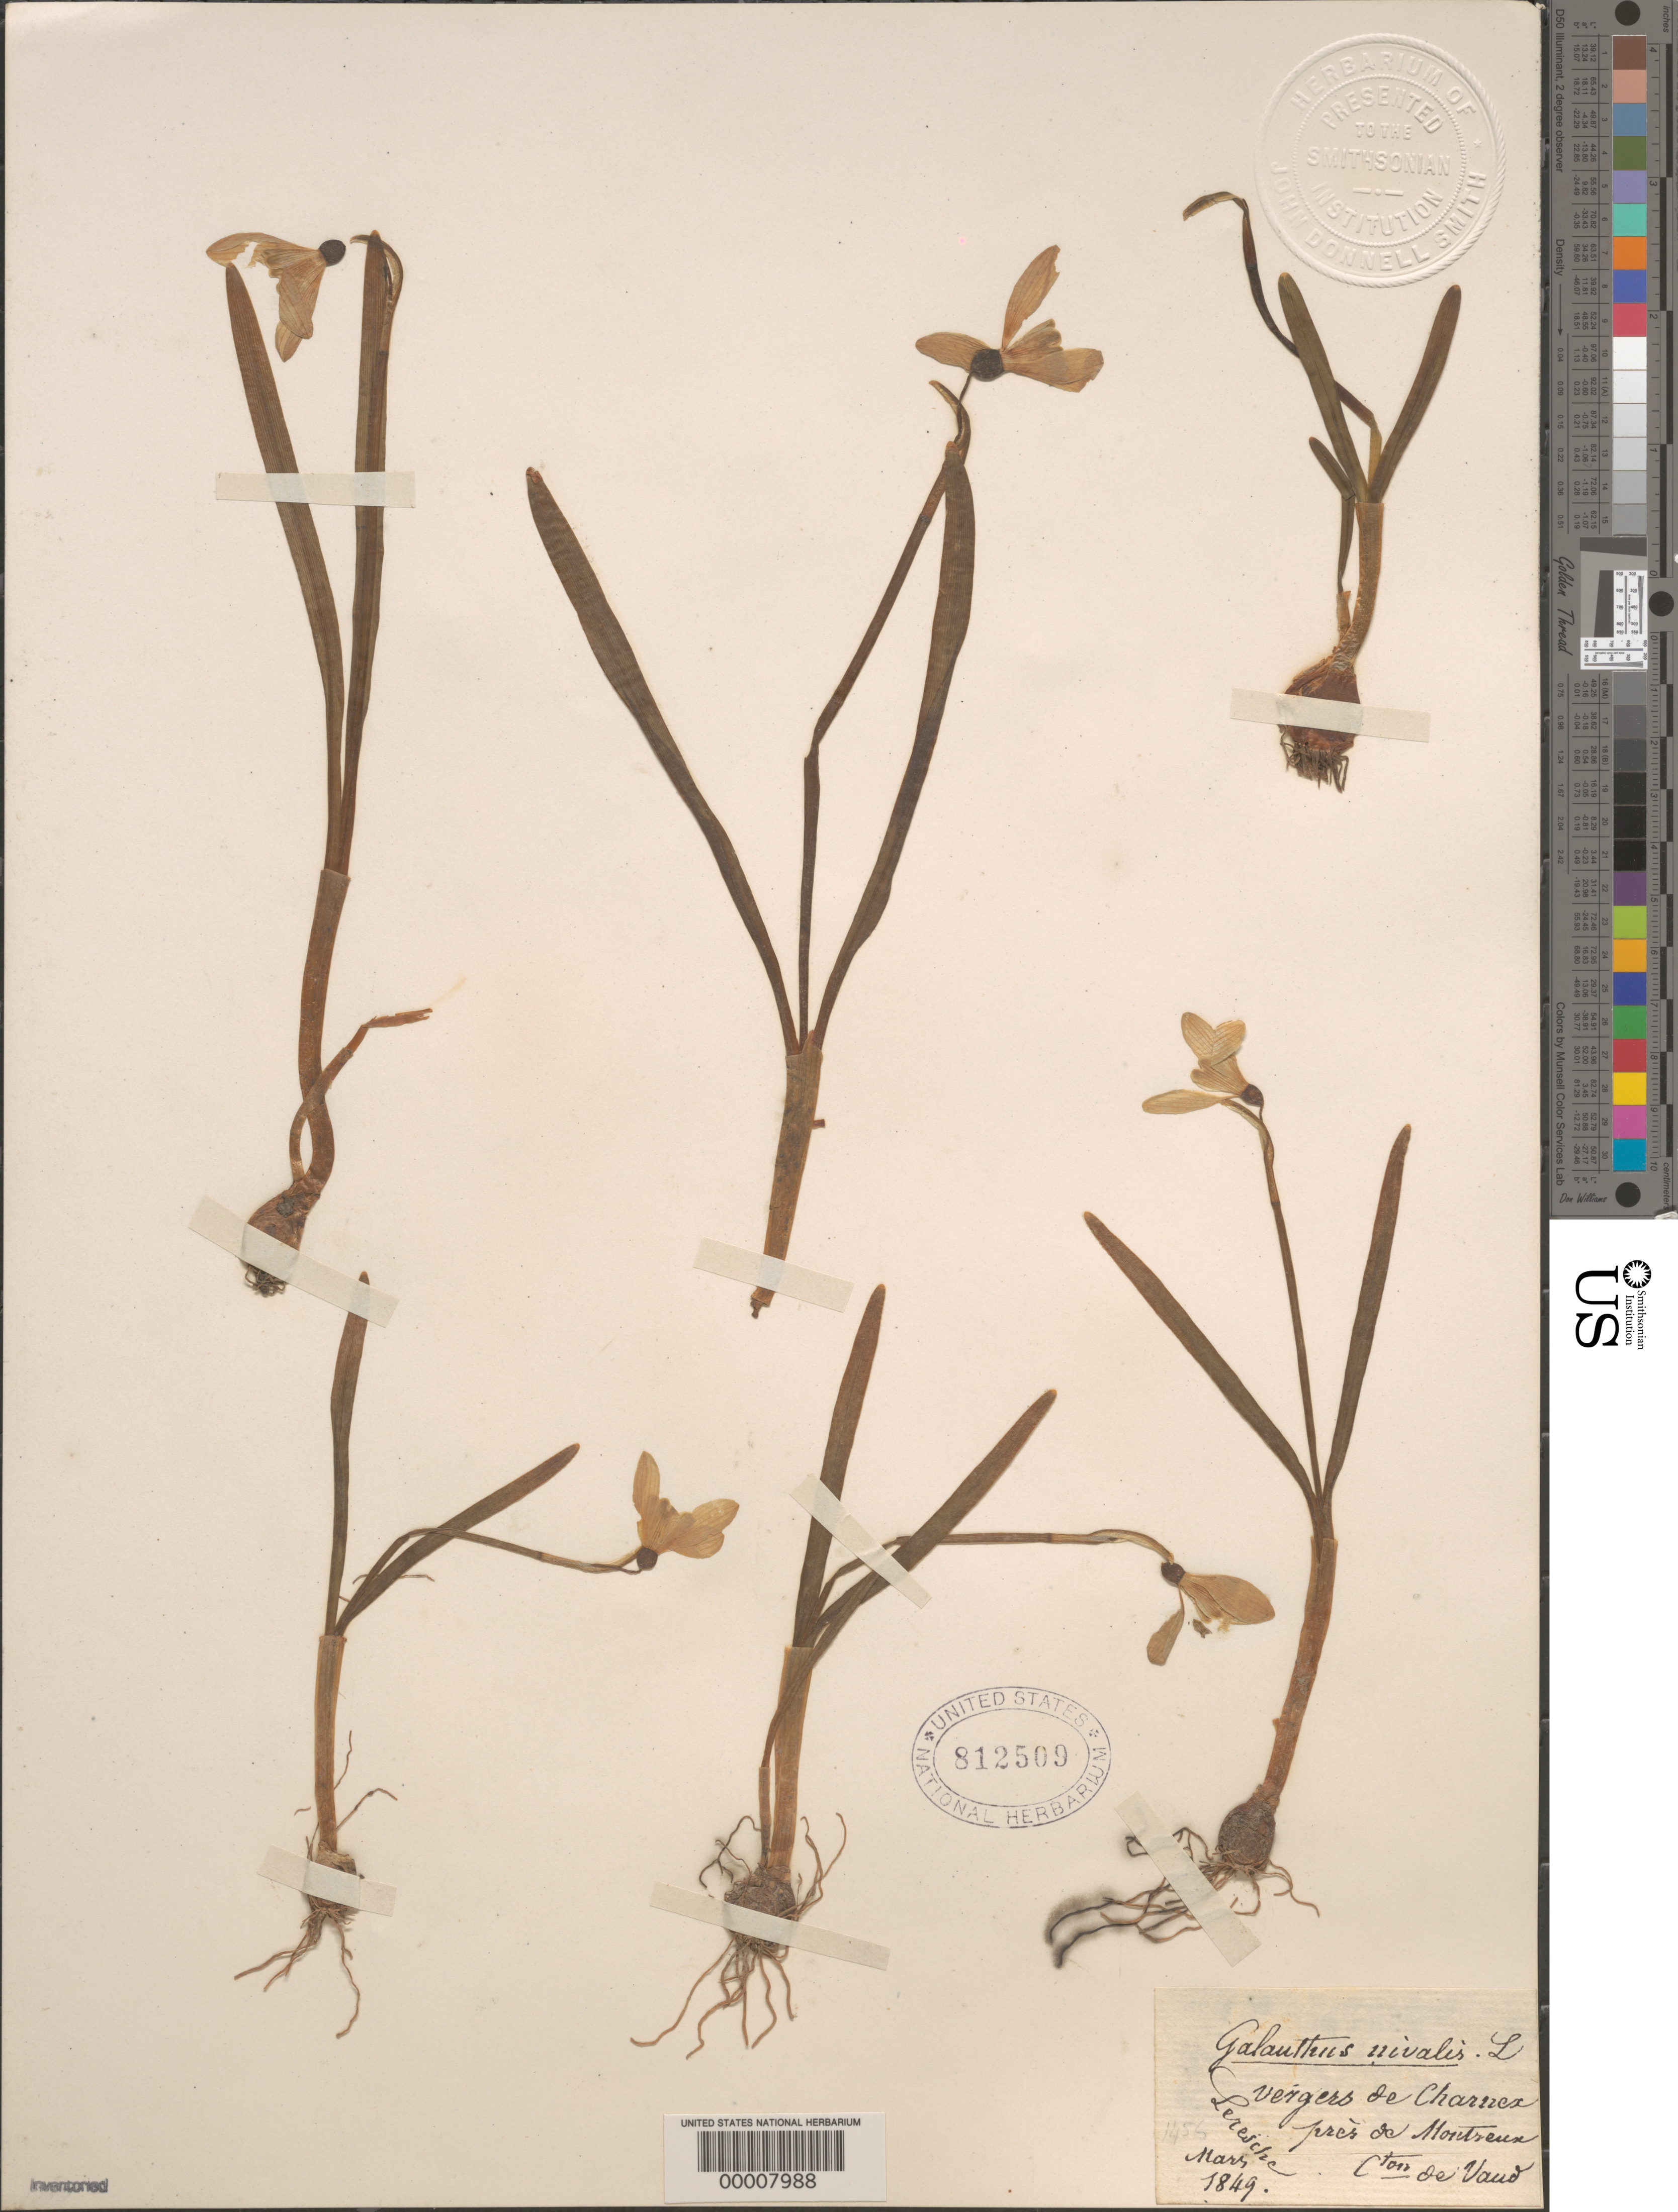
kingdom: Plantae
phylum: Tracheophyta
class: Liliopsida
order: Asparagales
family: Amaryllidaceae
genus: Galanthus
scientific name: Galanthus nivalis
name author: L.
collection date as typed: Mar 1849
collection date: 1849-03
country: Switzerland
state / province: Vaud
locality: Orchards of charnex, near montreaux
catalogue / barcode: US 812509